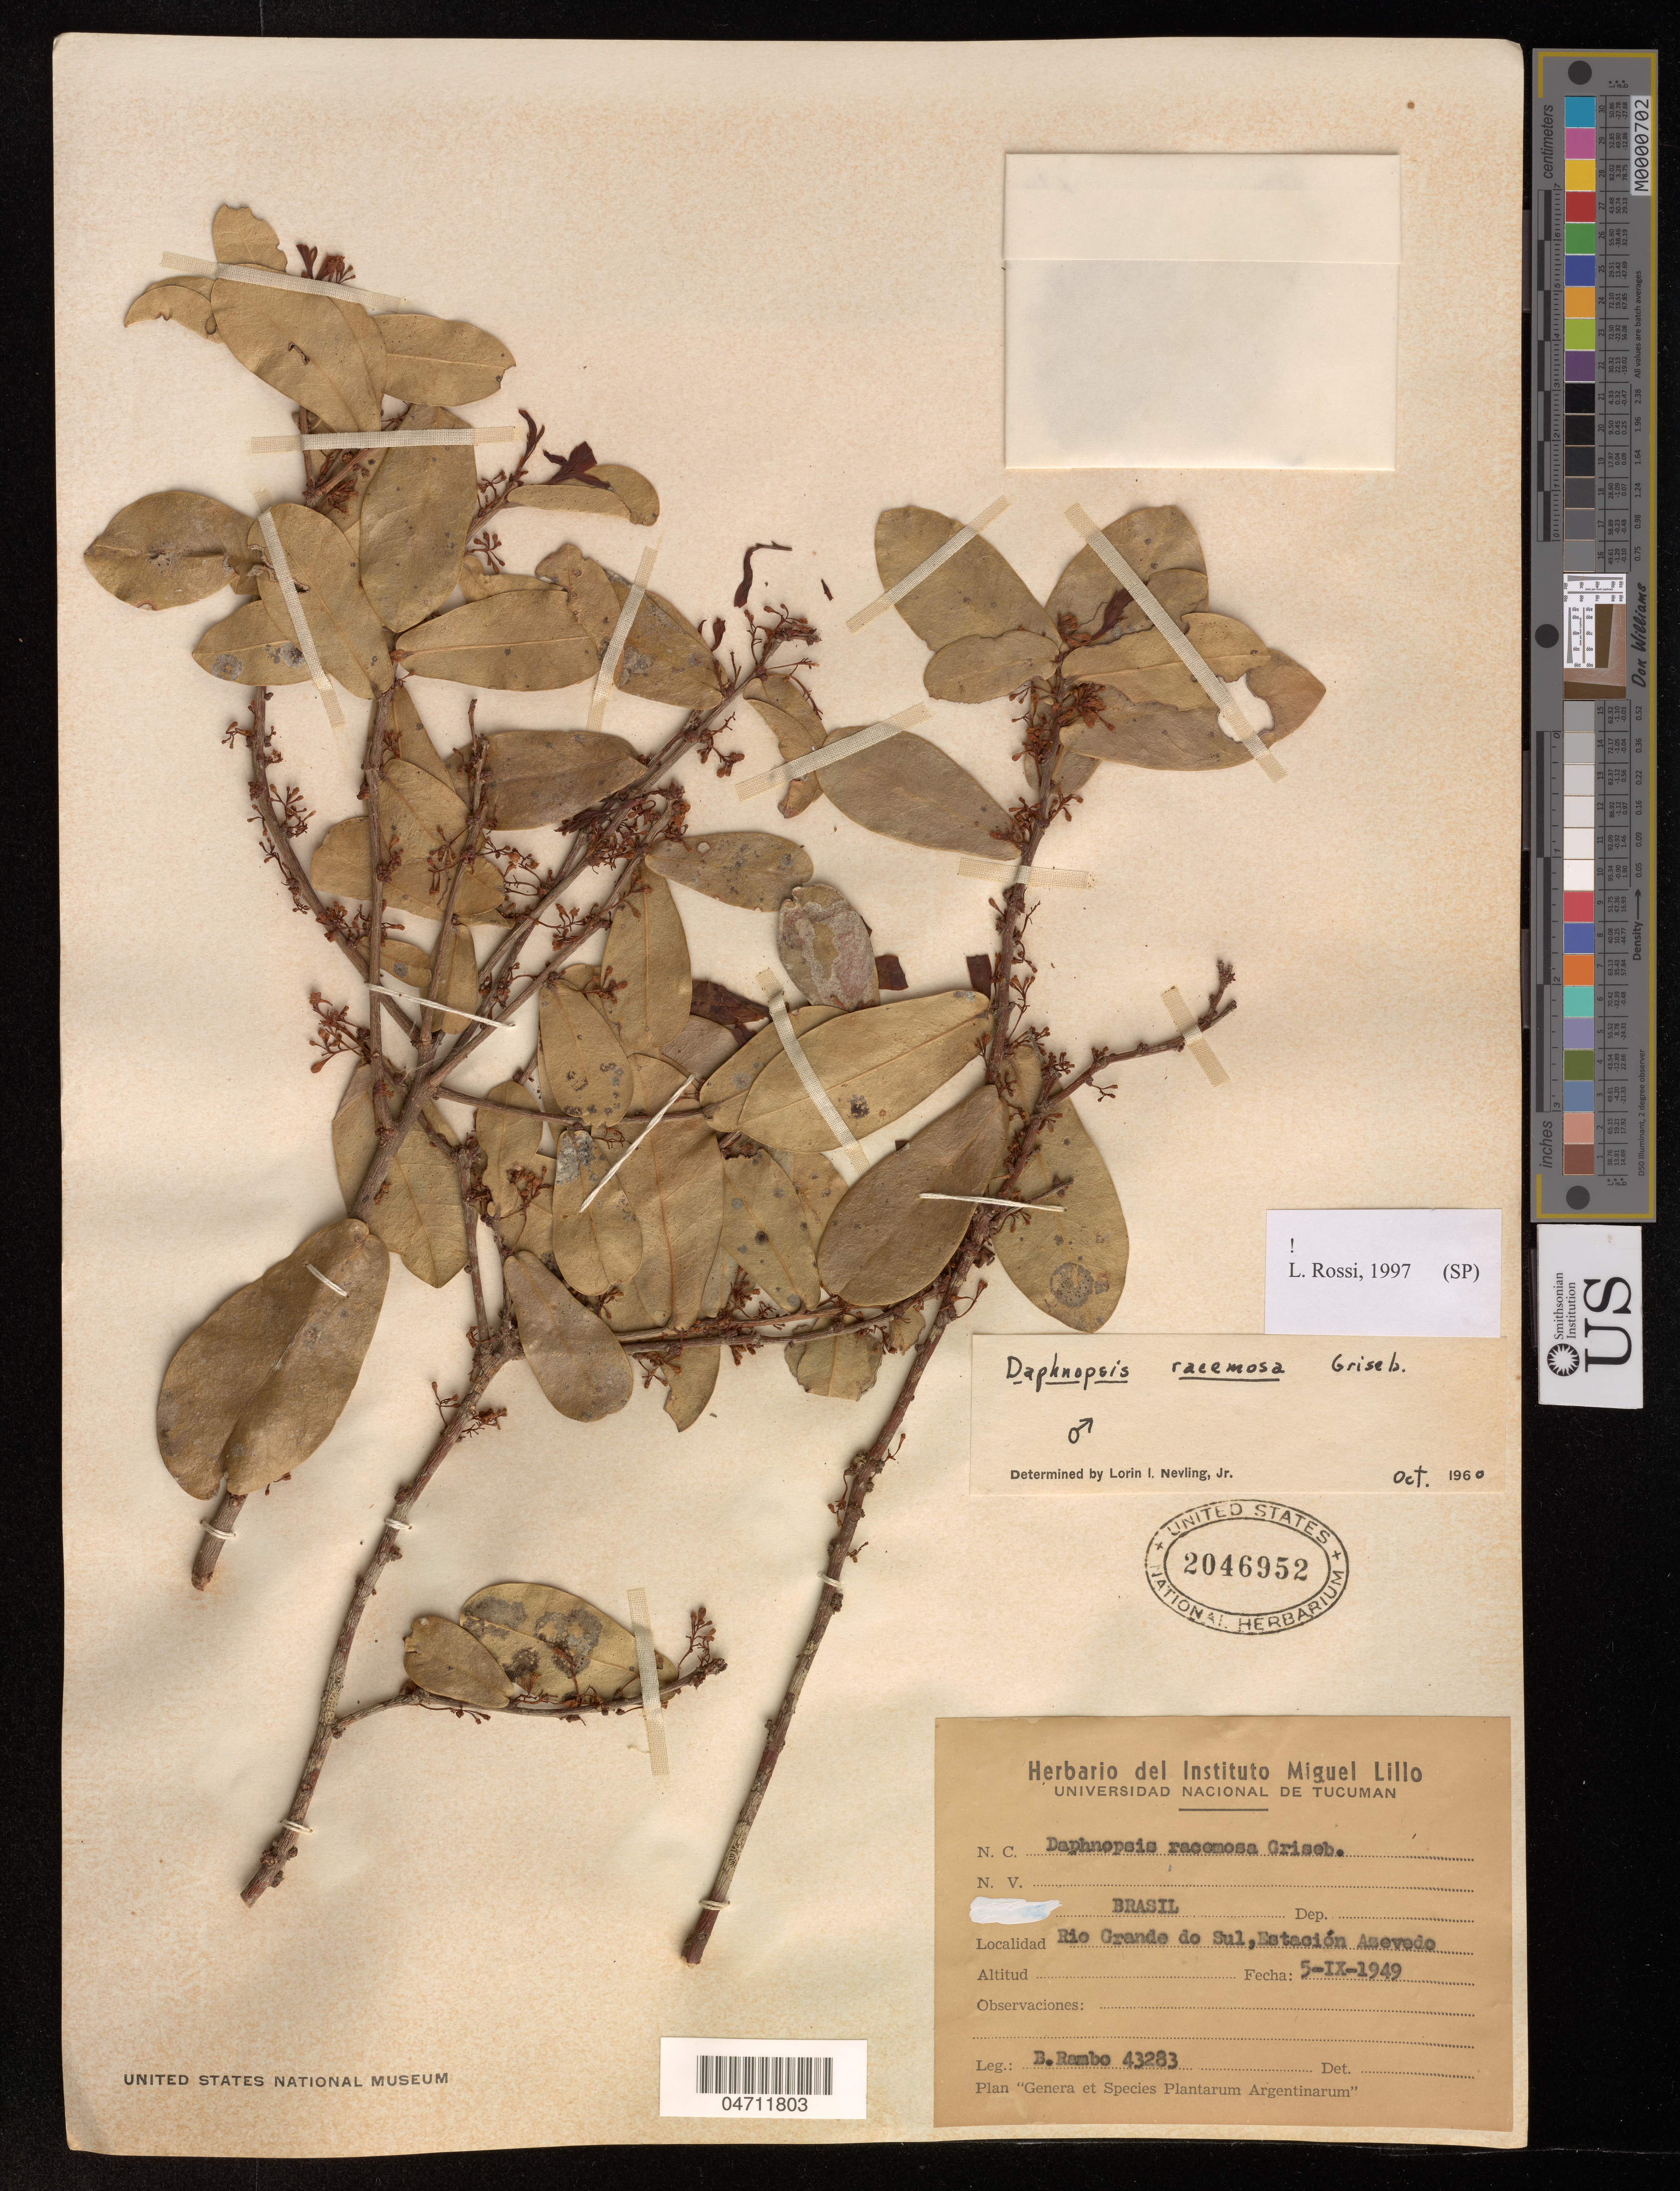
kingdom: Plantae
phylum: Tracheophyta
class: Magnoliopsida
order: Malvales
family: Thymelaeaceae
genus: Daphnopsis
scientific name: Daphnopsis racemosa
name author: Griseb.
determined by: Rossi, L.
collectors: B. Rambo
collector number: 43283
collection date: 1949-09-05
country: Brazil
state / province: Rio Grande do Sul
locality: Estação Azevedo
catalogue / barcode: US 2046952